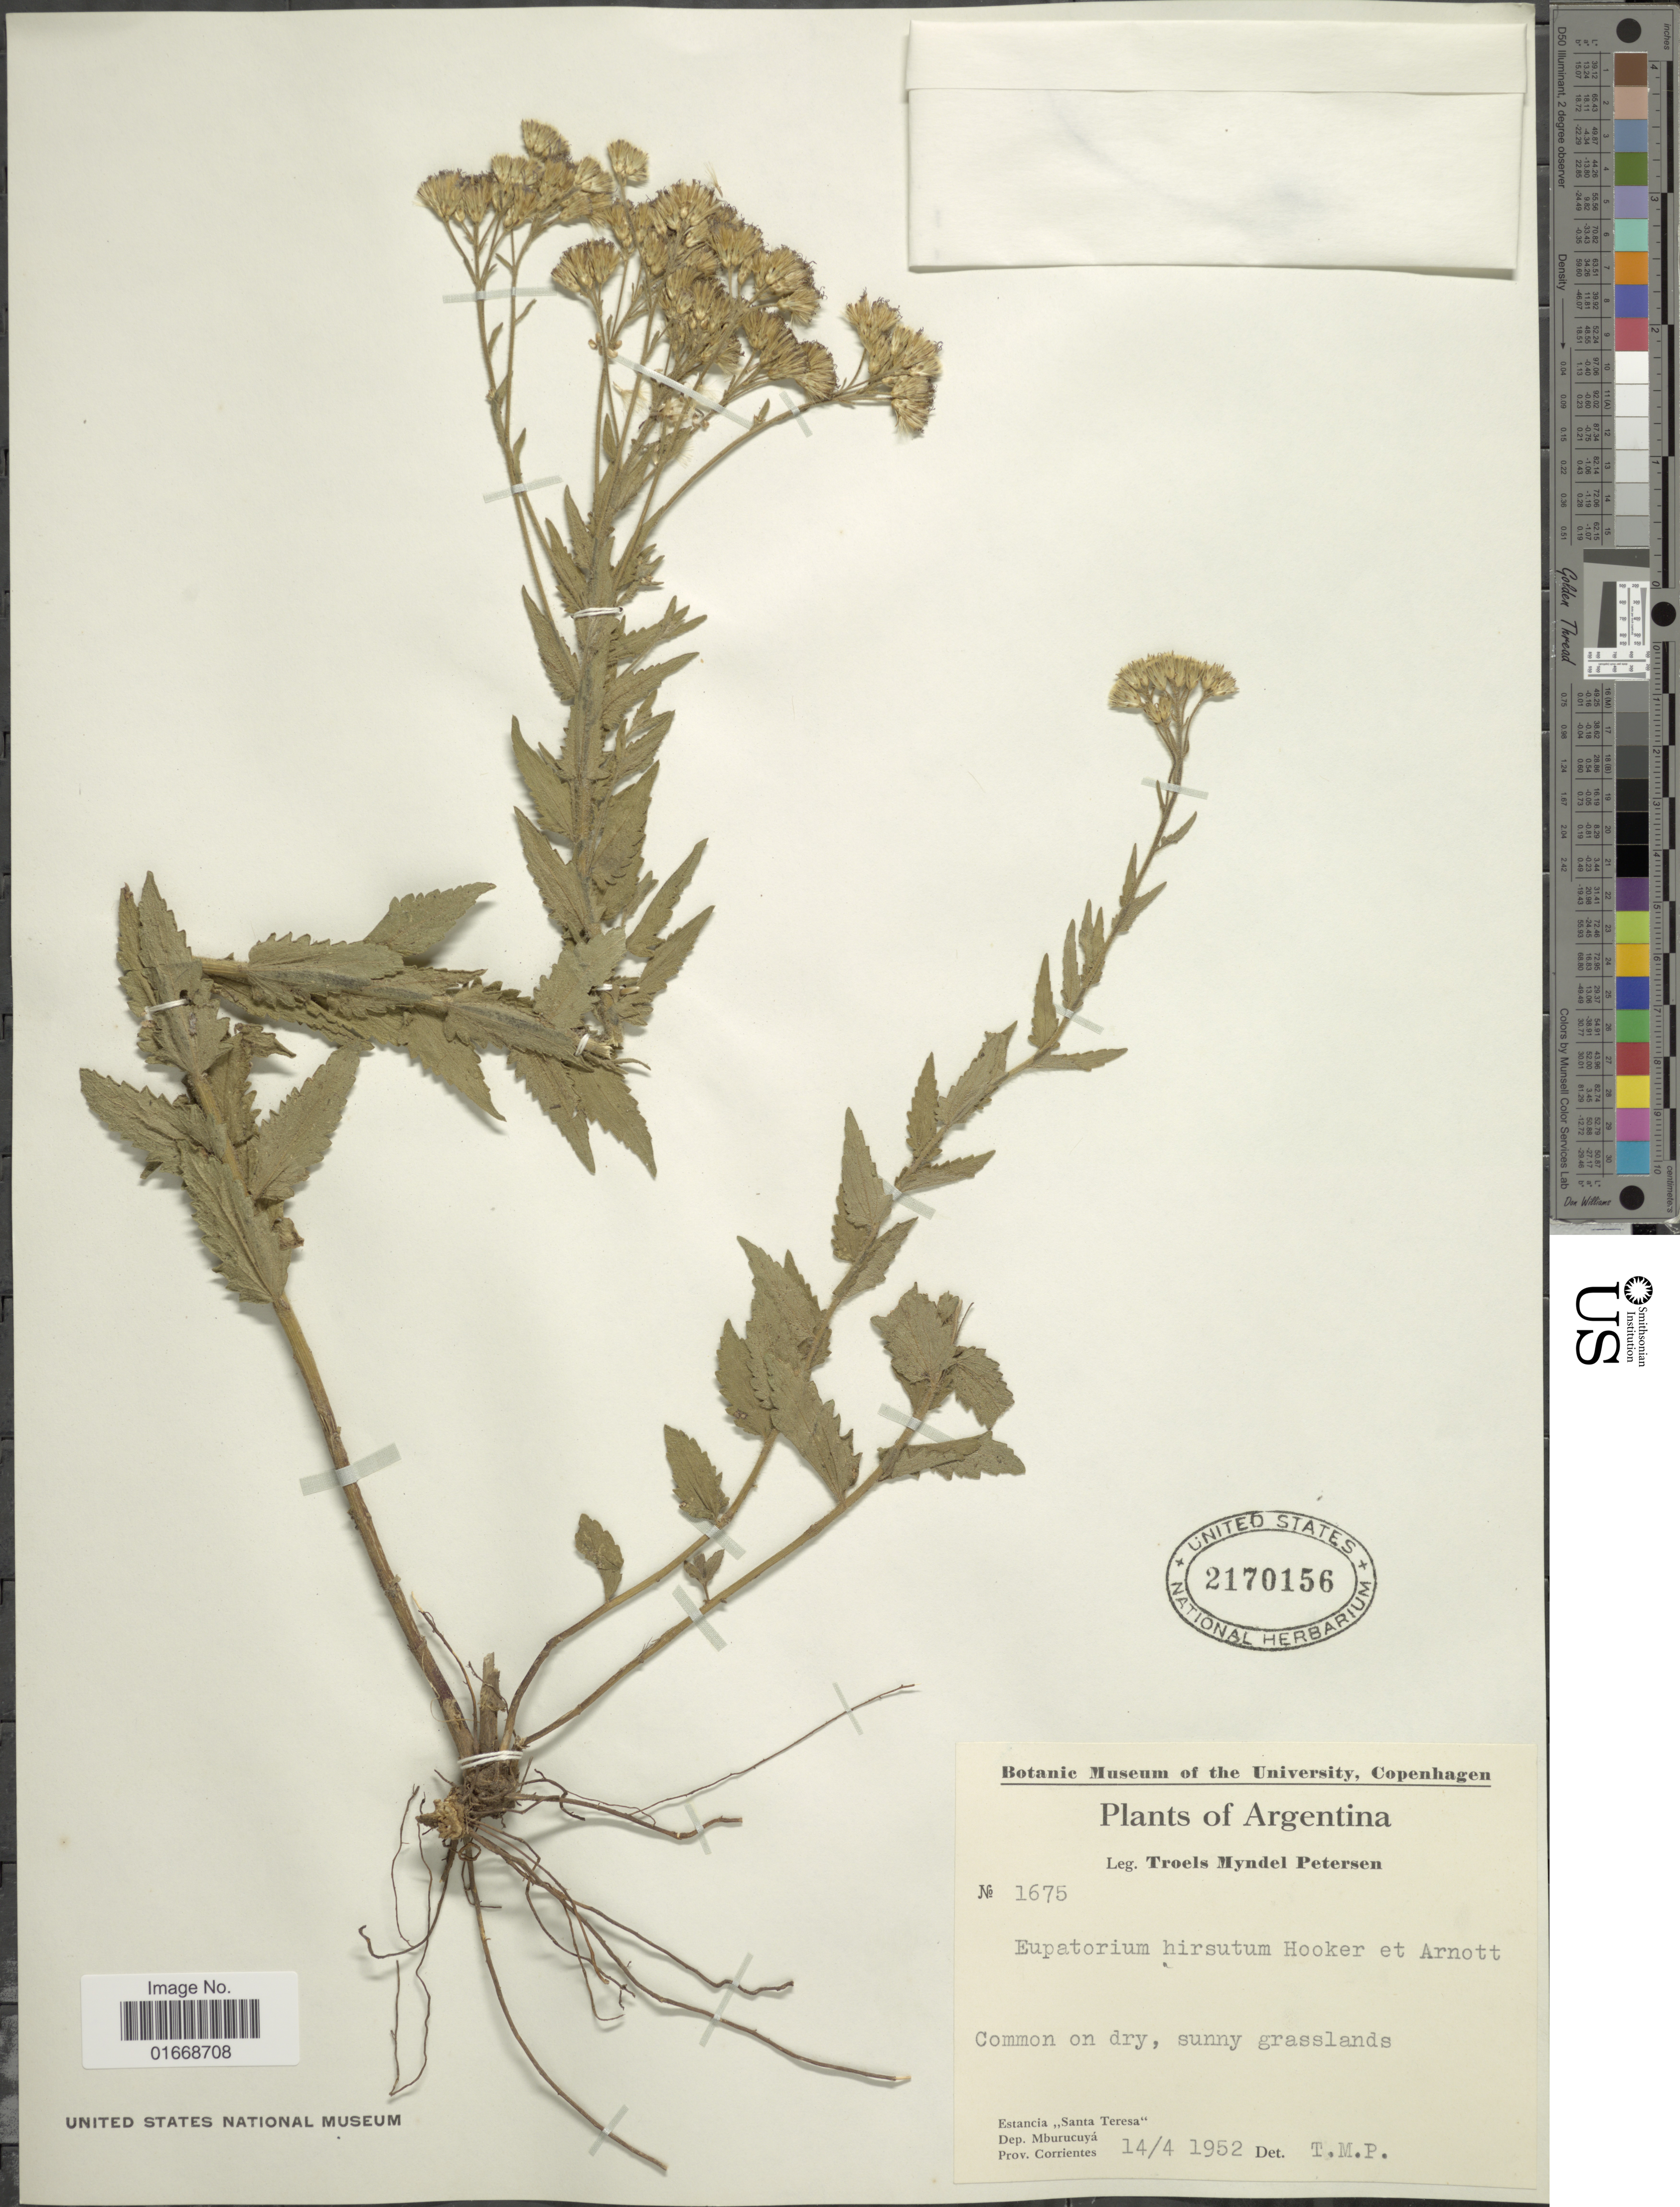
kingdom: Plantae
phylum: Tracheophyta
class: Magnoliopsida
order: Asterales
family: Asteraceae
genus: Chromolaena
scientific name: Chromolaena hirsuta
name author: (Hook. & Arn.) R.M. King & H. Rob.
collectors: T. Pederson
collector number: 1675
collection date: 1952-04-14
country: Argentina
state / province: Corrientes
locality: Estancia "Santa Teresa" , Dep. Mburucuya, Prov. Corrientes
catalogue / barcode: US 2170156